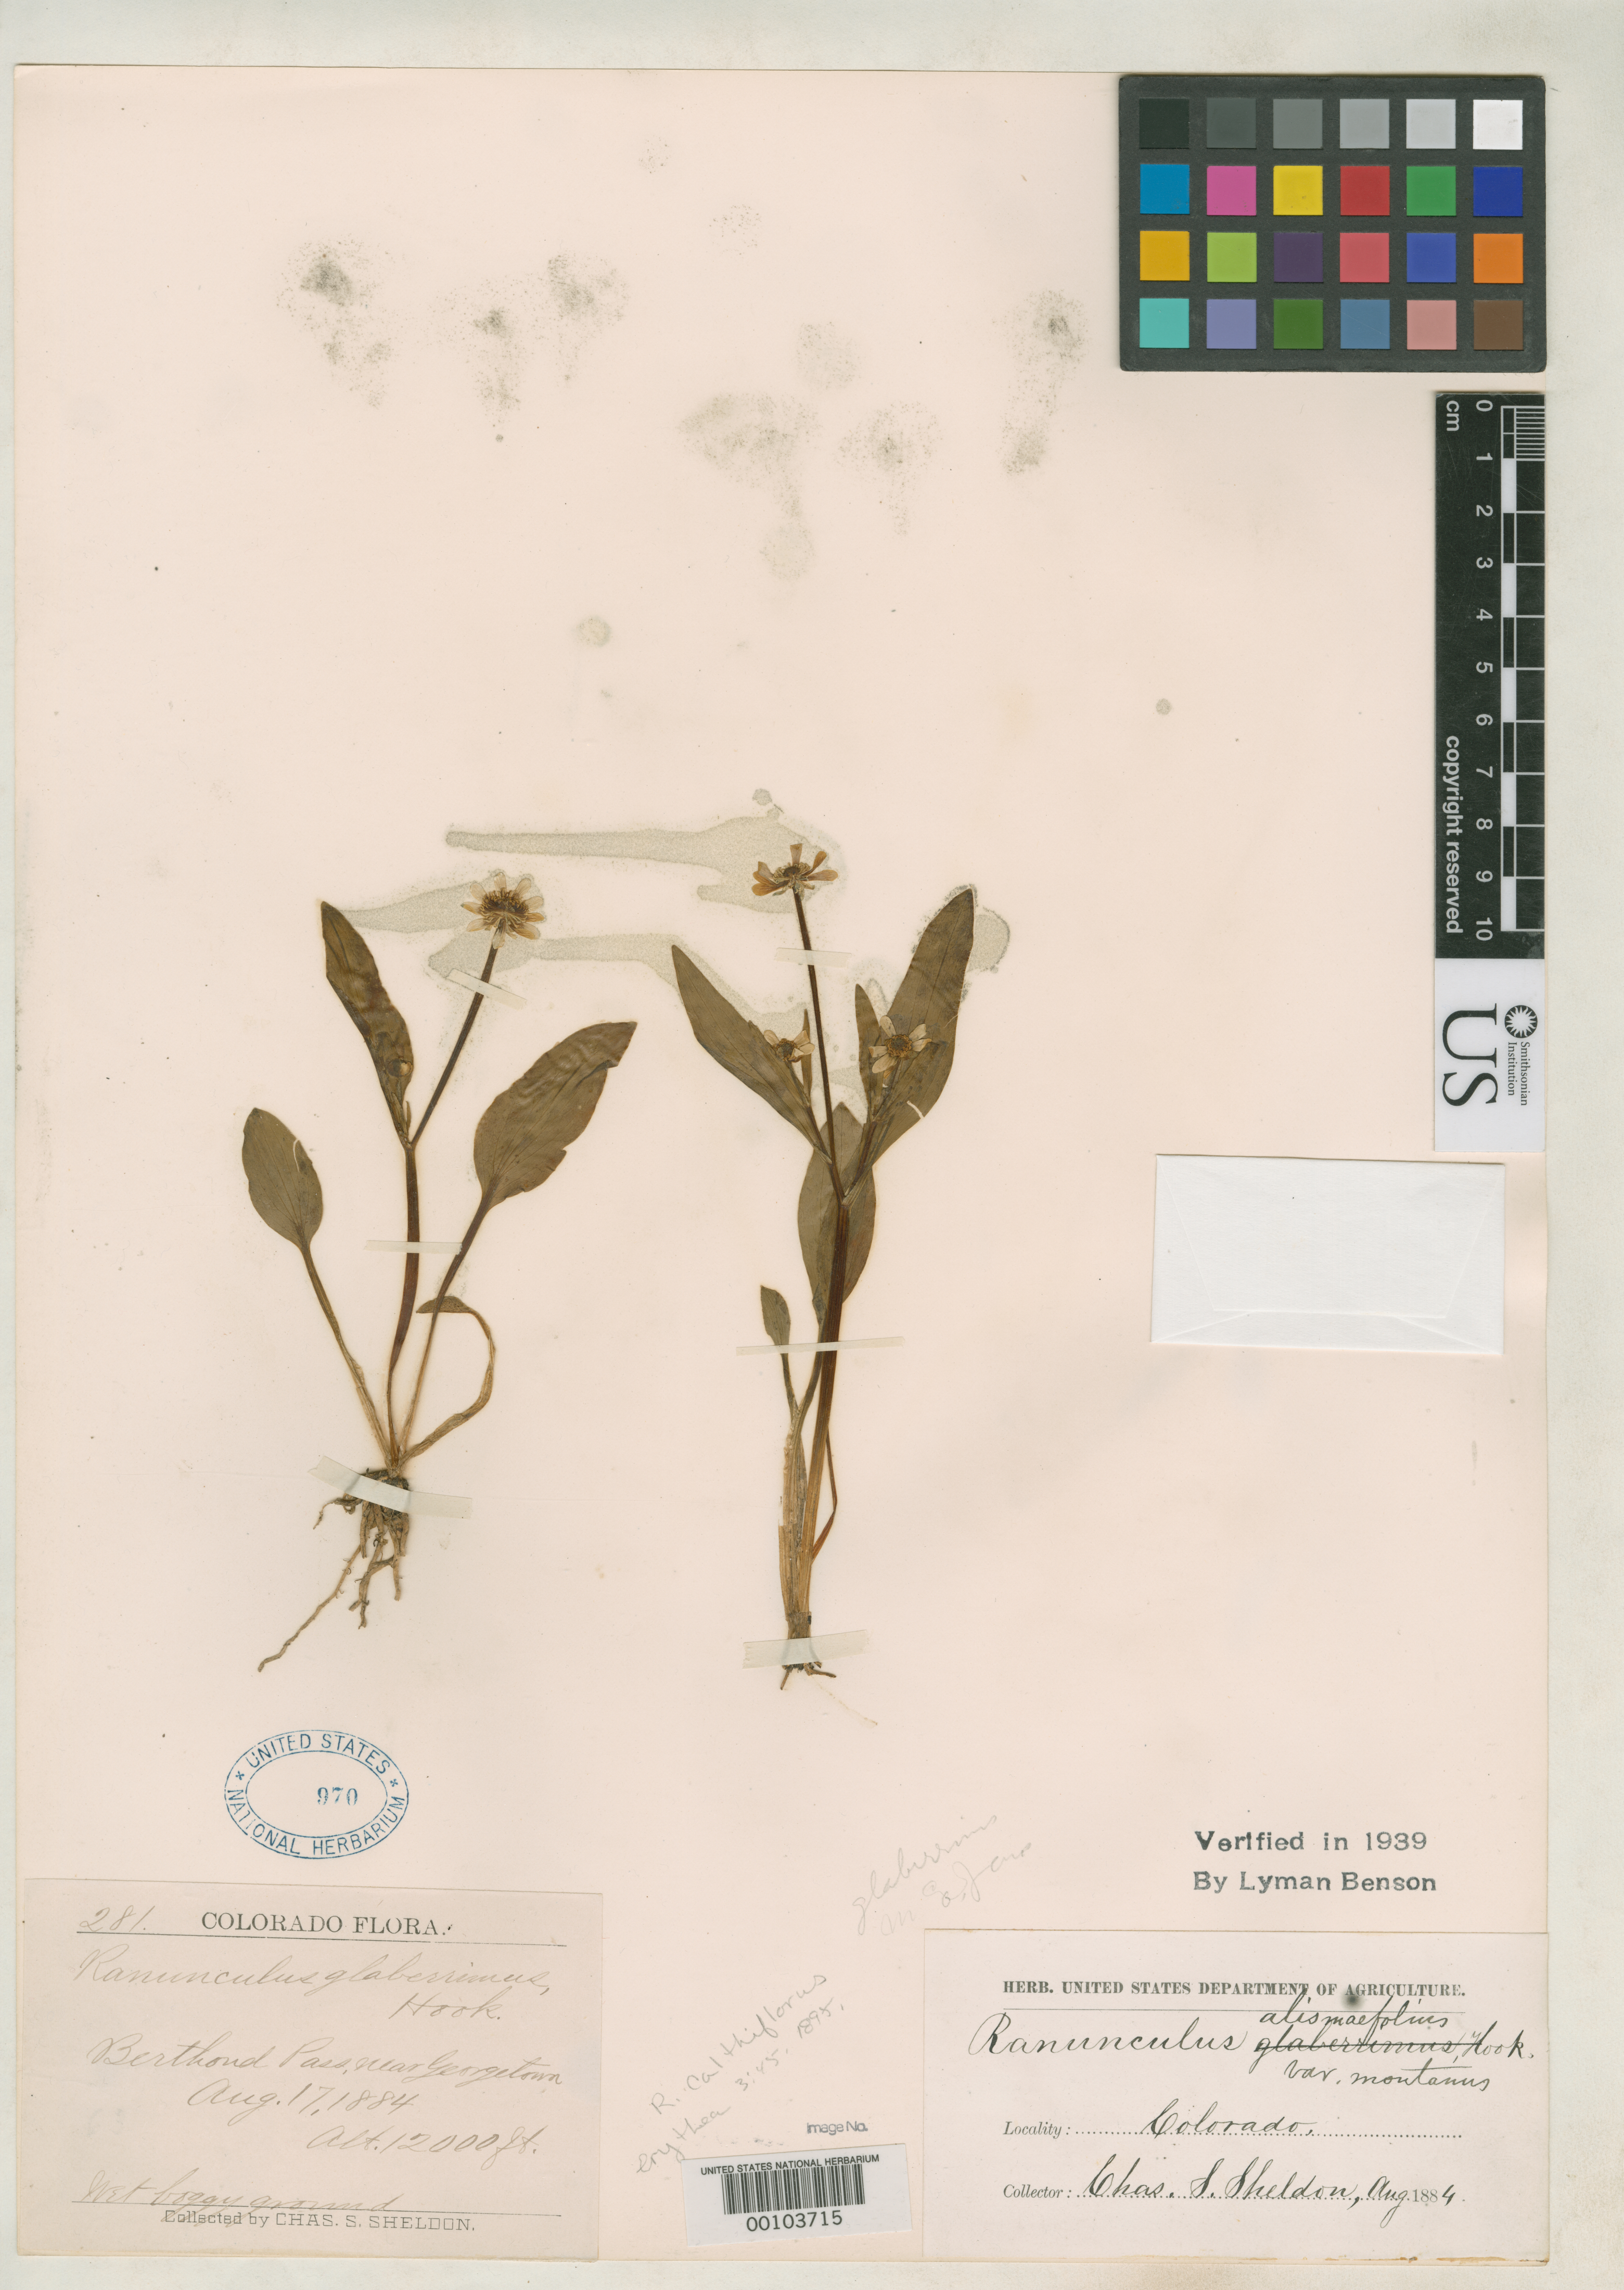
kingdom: Plantae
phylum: Tracheophyta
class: Magnoliopsida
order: Ranunculales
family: Ranunculaceae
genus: Ranunculus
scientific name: Ranunculus calthiflorus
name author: Greene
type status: Isolectotype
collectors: C. S. Sheldon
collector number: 281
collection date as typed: Aug 1884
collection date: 1884-08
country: United States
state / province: Colorado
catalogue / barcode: US 970